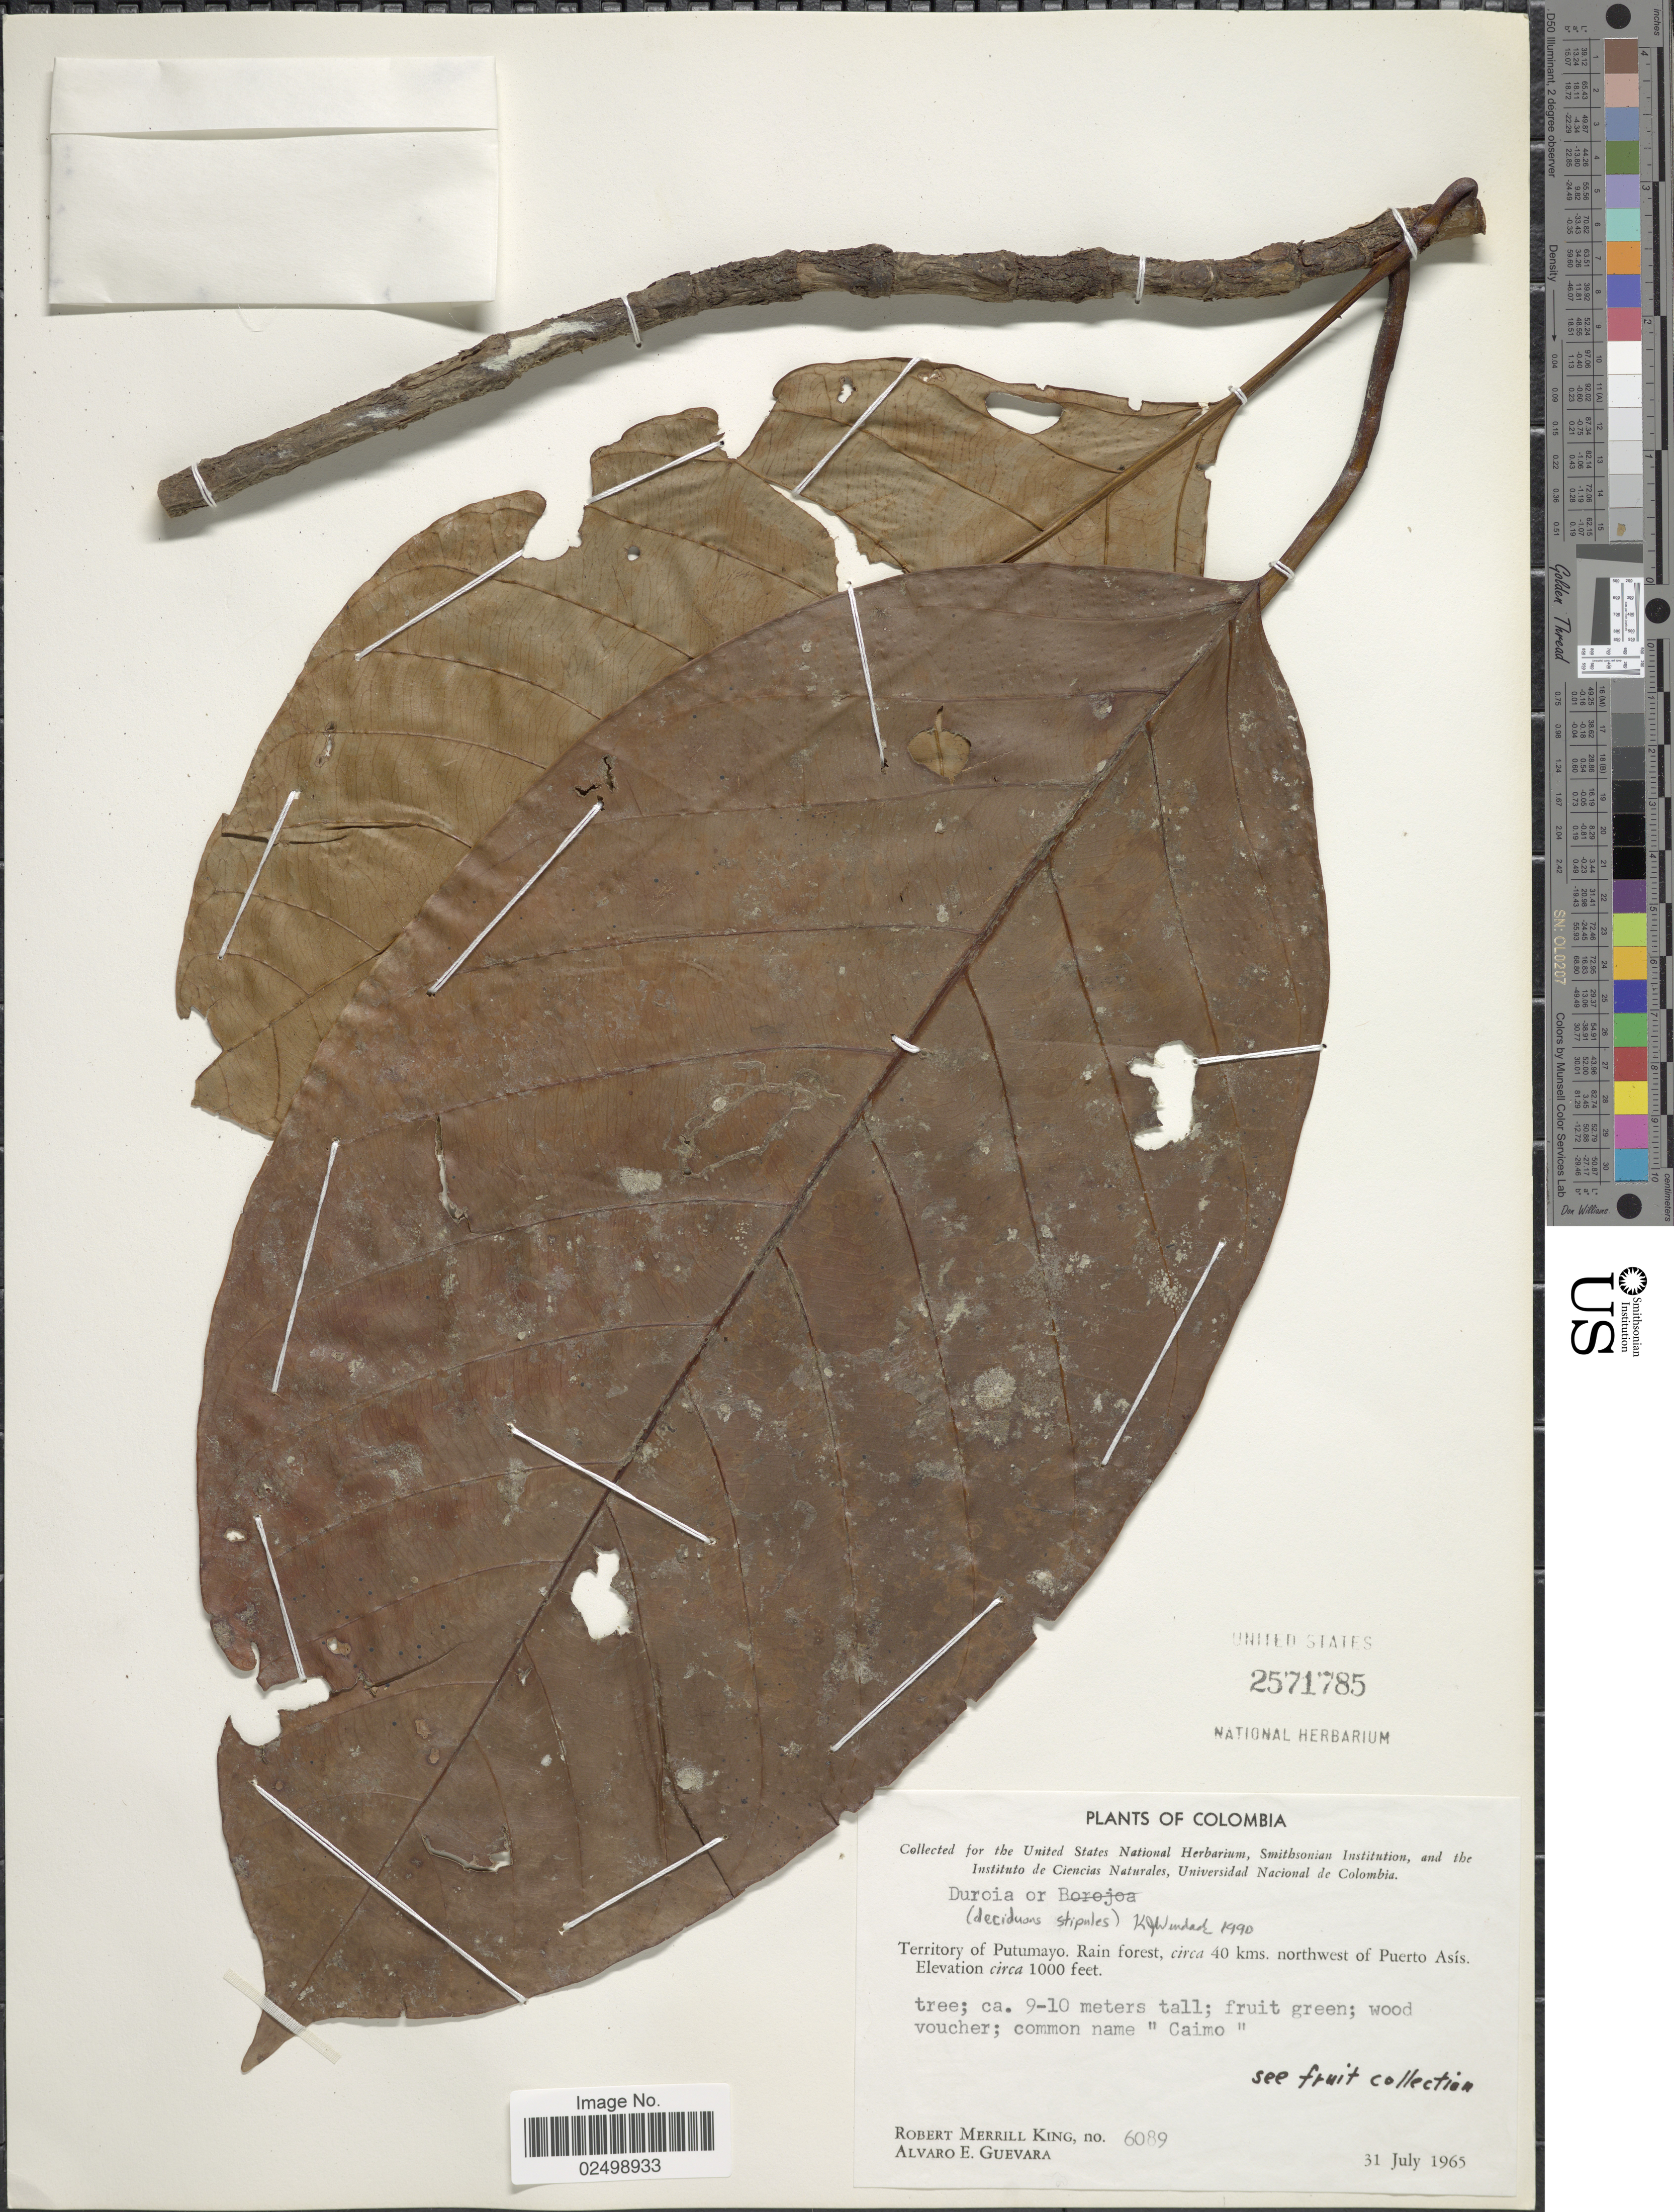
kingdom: Plantae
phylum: Tracheophyta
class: Magnoliopsida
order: Gentianales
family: Rubiaceae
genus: Duroia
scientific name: Duroia sp.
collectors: R. M. King & A. E. Guevara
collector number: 6089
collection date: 1965-07-31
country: Colombia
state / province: Putumayo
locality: Territory of Putumayo. Rain forest, circa 40 kms northwest of Puerto Asís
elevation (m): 305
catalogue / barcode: US 2571785